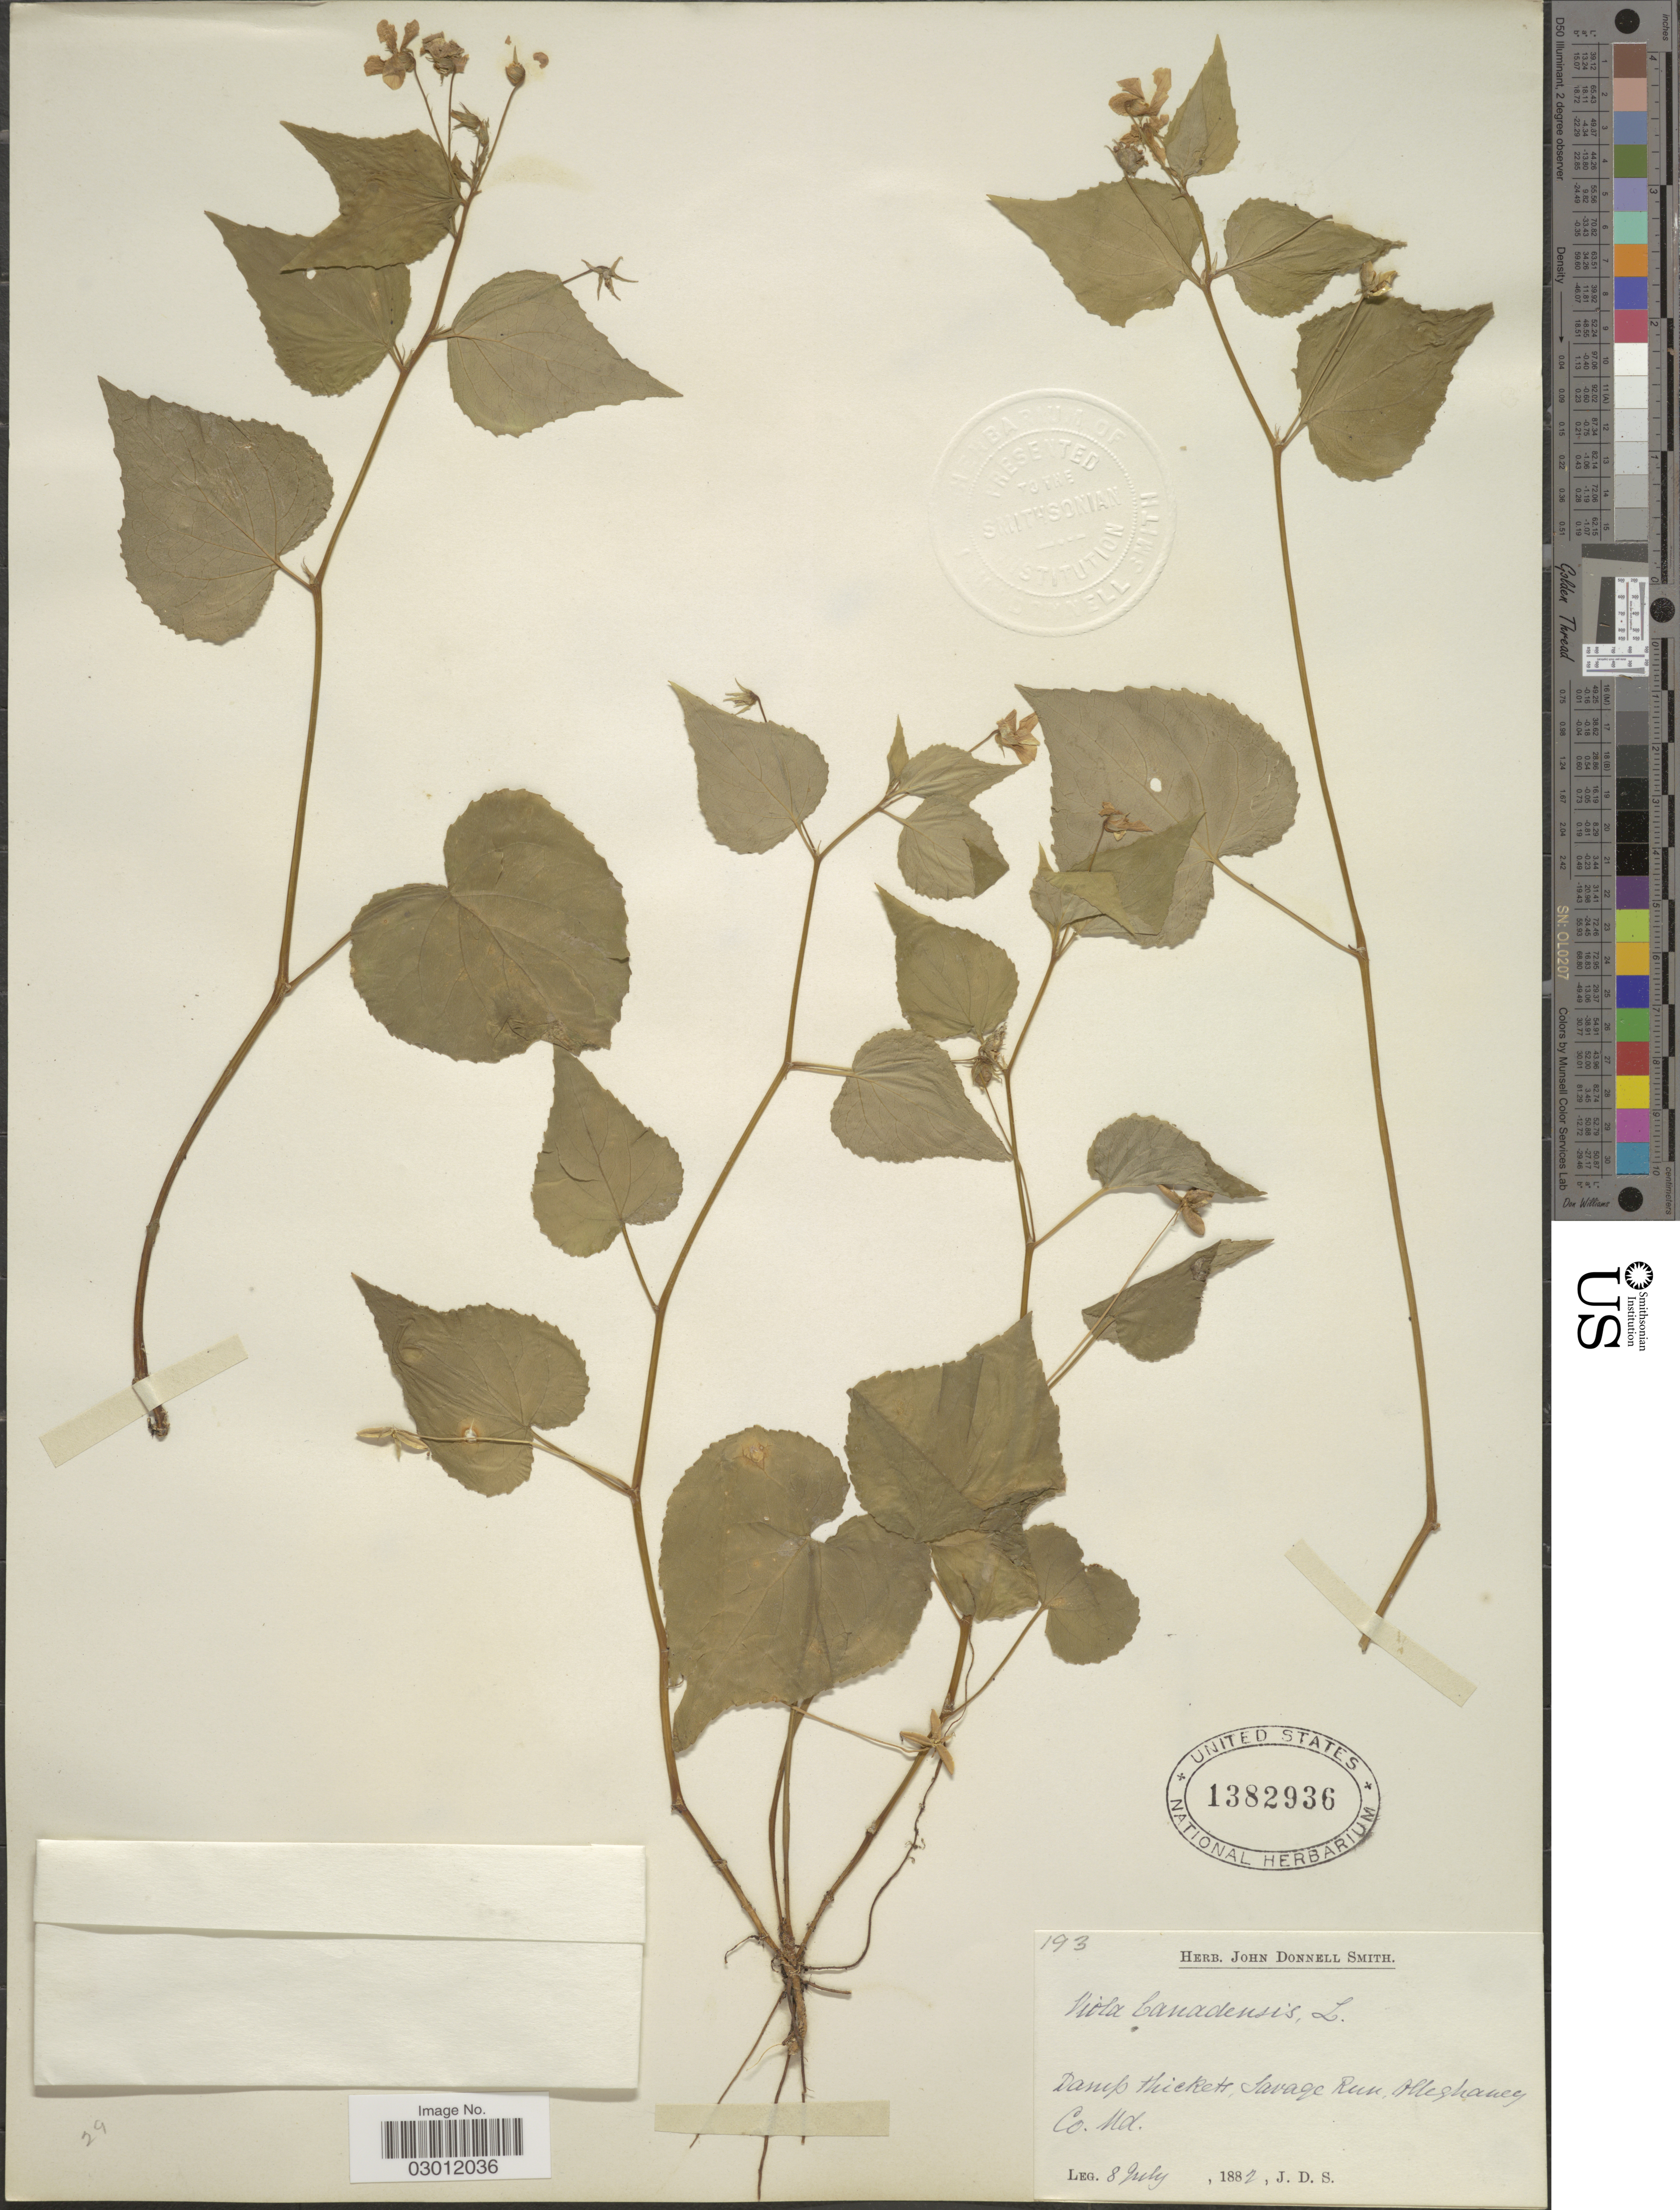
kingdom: Plantae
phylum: Tracheophyta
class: Magnoliopsida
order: Malpighiales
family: Violaceae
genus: Viola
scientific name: Viola canadensis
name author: L.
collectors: J. Donnell Smith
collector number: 193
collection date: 1882-07-08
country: United States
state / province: Maryland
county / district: Allegany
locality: Damp thickets, Savage Run, Alleghaney Co. Md.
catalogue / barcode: US 1382936